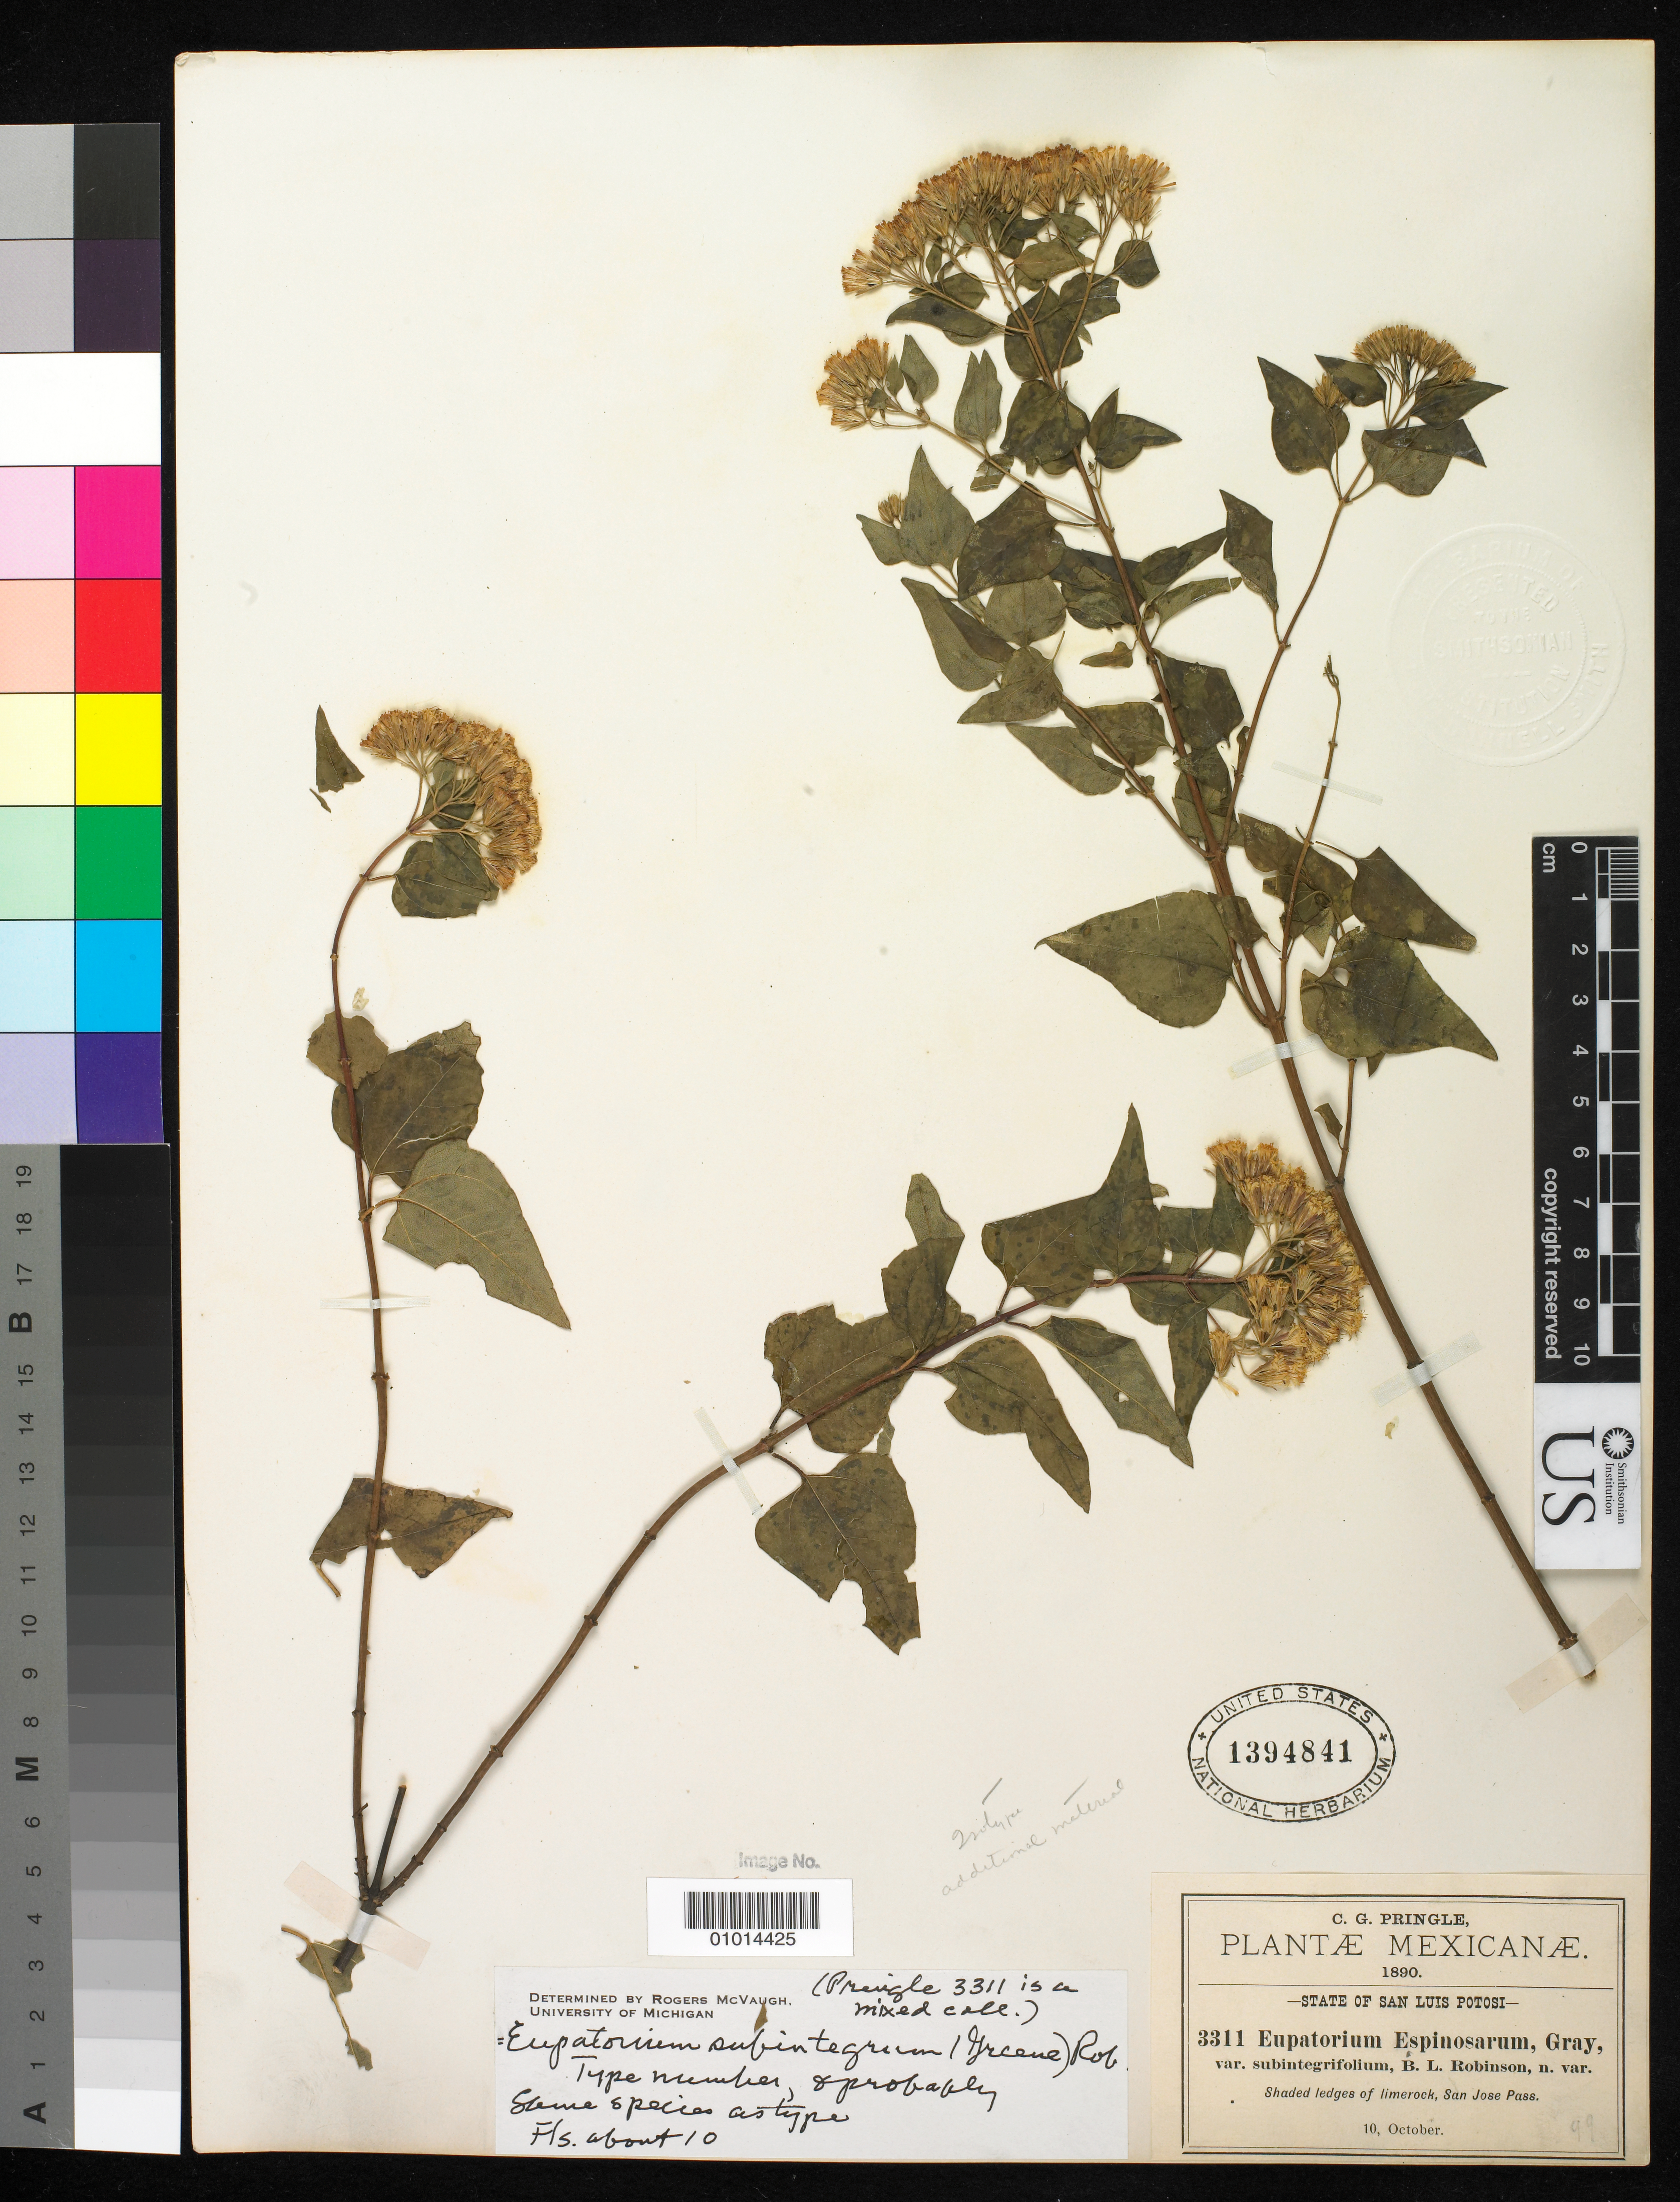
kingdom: Plantae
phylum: Tracheophyta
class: Magnoliopsida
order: Asterales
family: Asteraceae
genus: Eupatorium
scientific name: Eupatorium espinosarum var. subintegrifolium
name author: B.L. Rob.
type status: Isotype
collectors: C. G. Pringle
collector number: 3311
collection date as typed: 10 Oct 1890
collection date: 1890-10-10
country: Mexico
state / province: San Luis Potosi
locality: San Jose Pass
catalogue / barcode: US 1394841